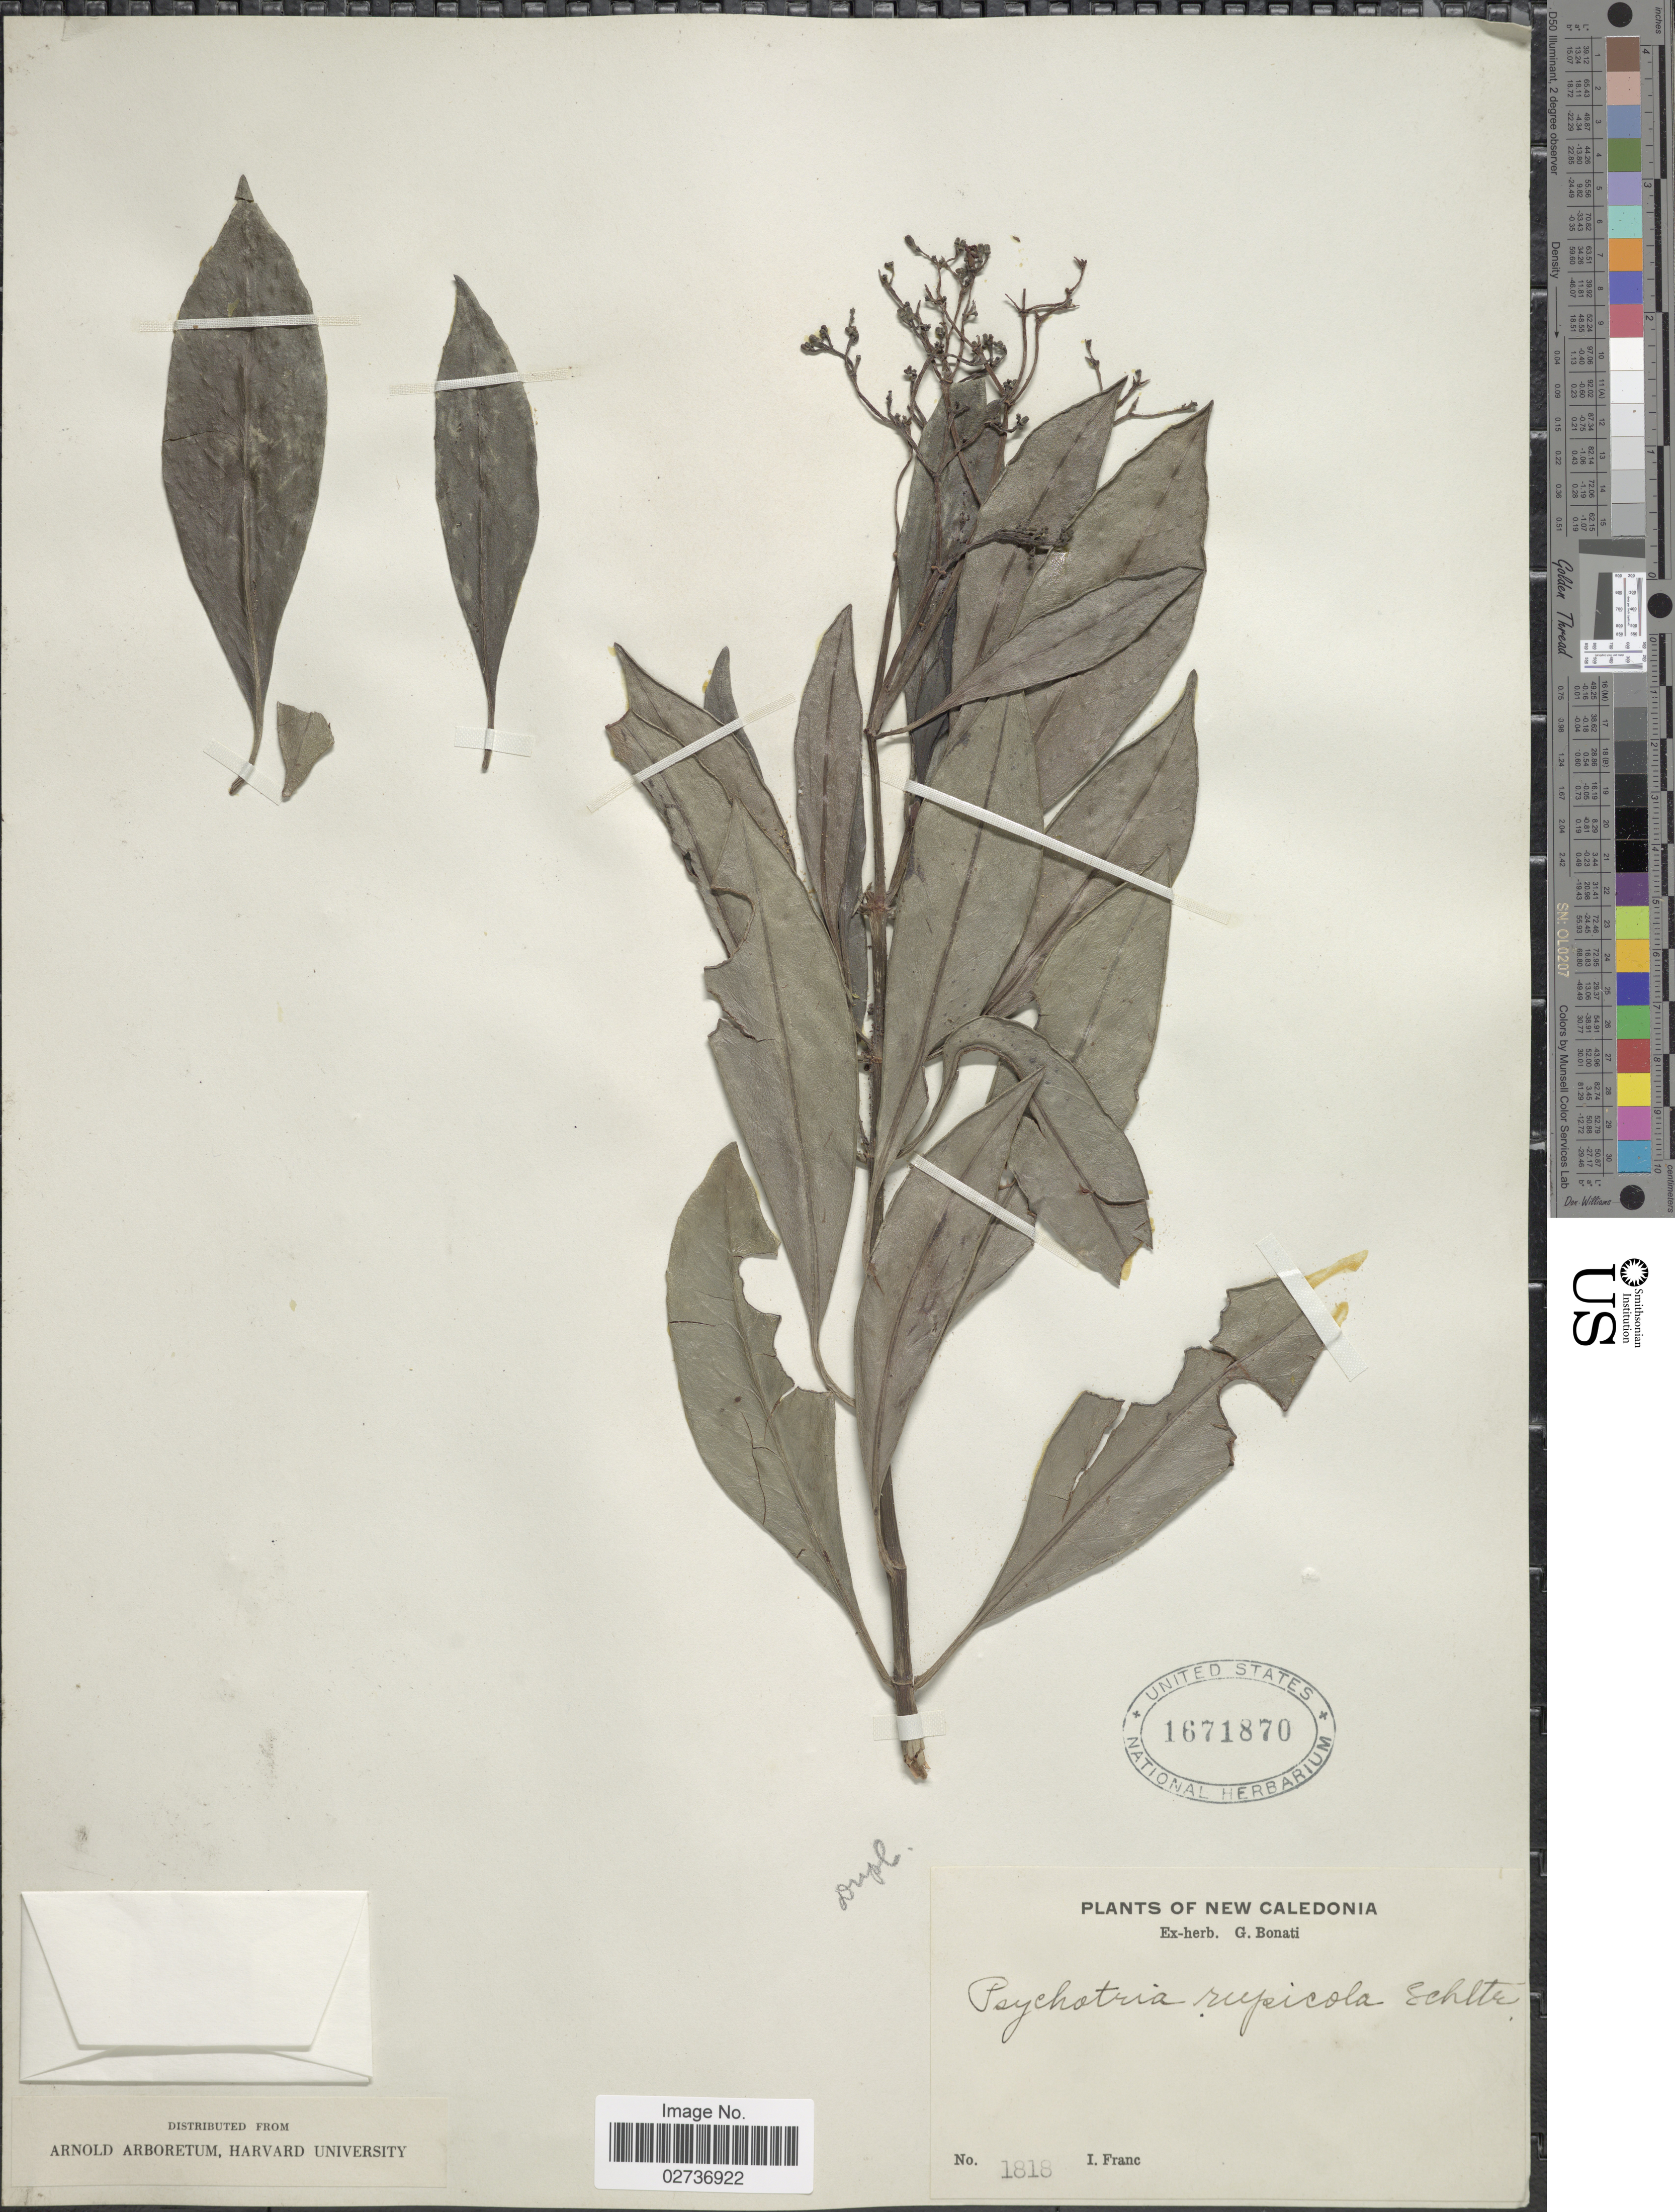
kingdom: Plantae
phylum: Tracheophyta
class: Magnoliopsida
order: Gentianales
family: Rubiaceae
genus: Psychotria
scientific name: Psychotria rupicola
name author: (Baill.) Schltr.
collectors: I. Franc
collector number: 1818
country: New Caledonia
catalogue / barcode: US 1671870